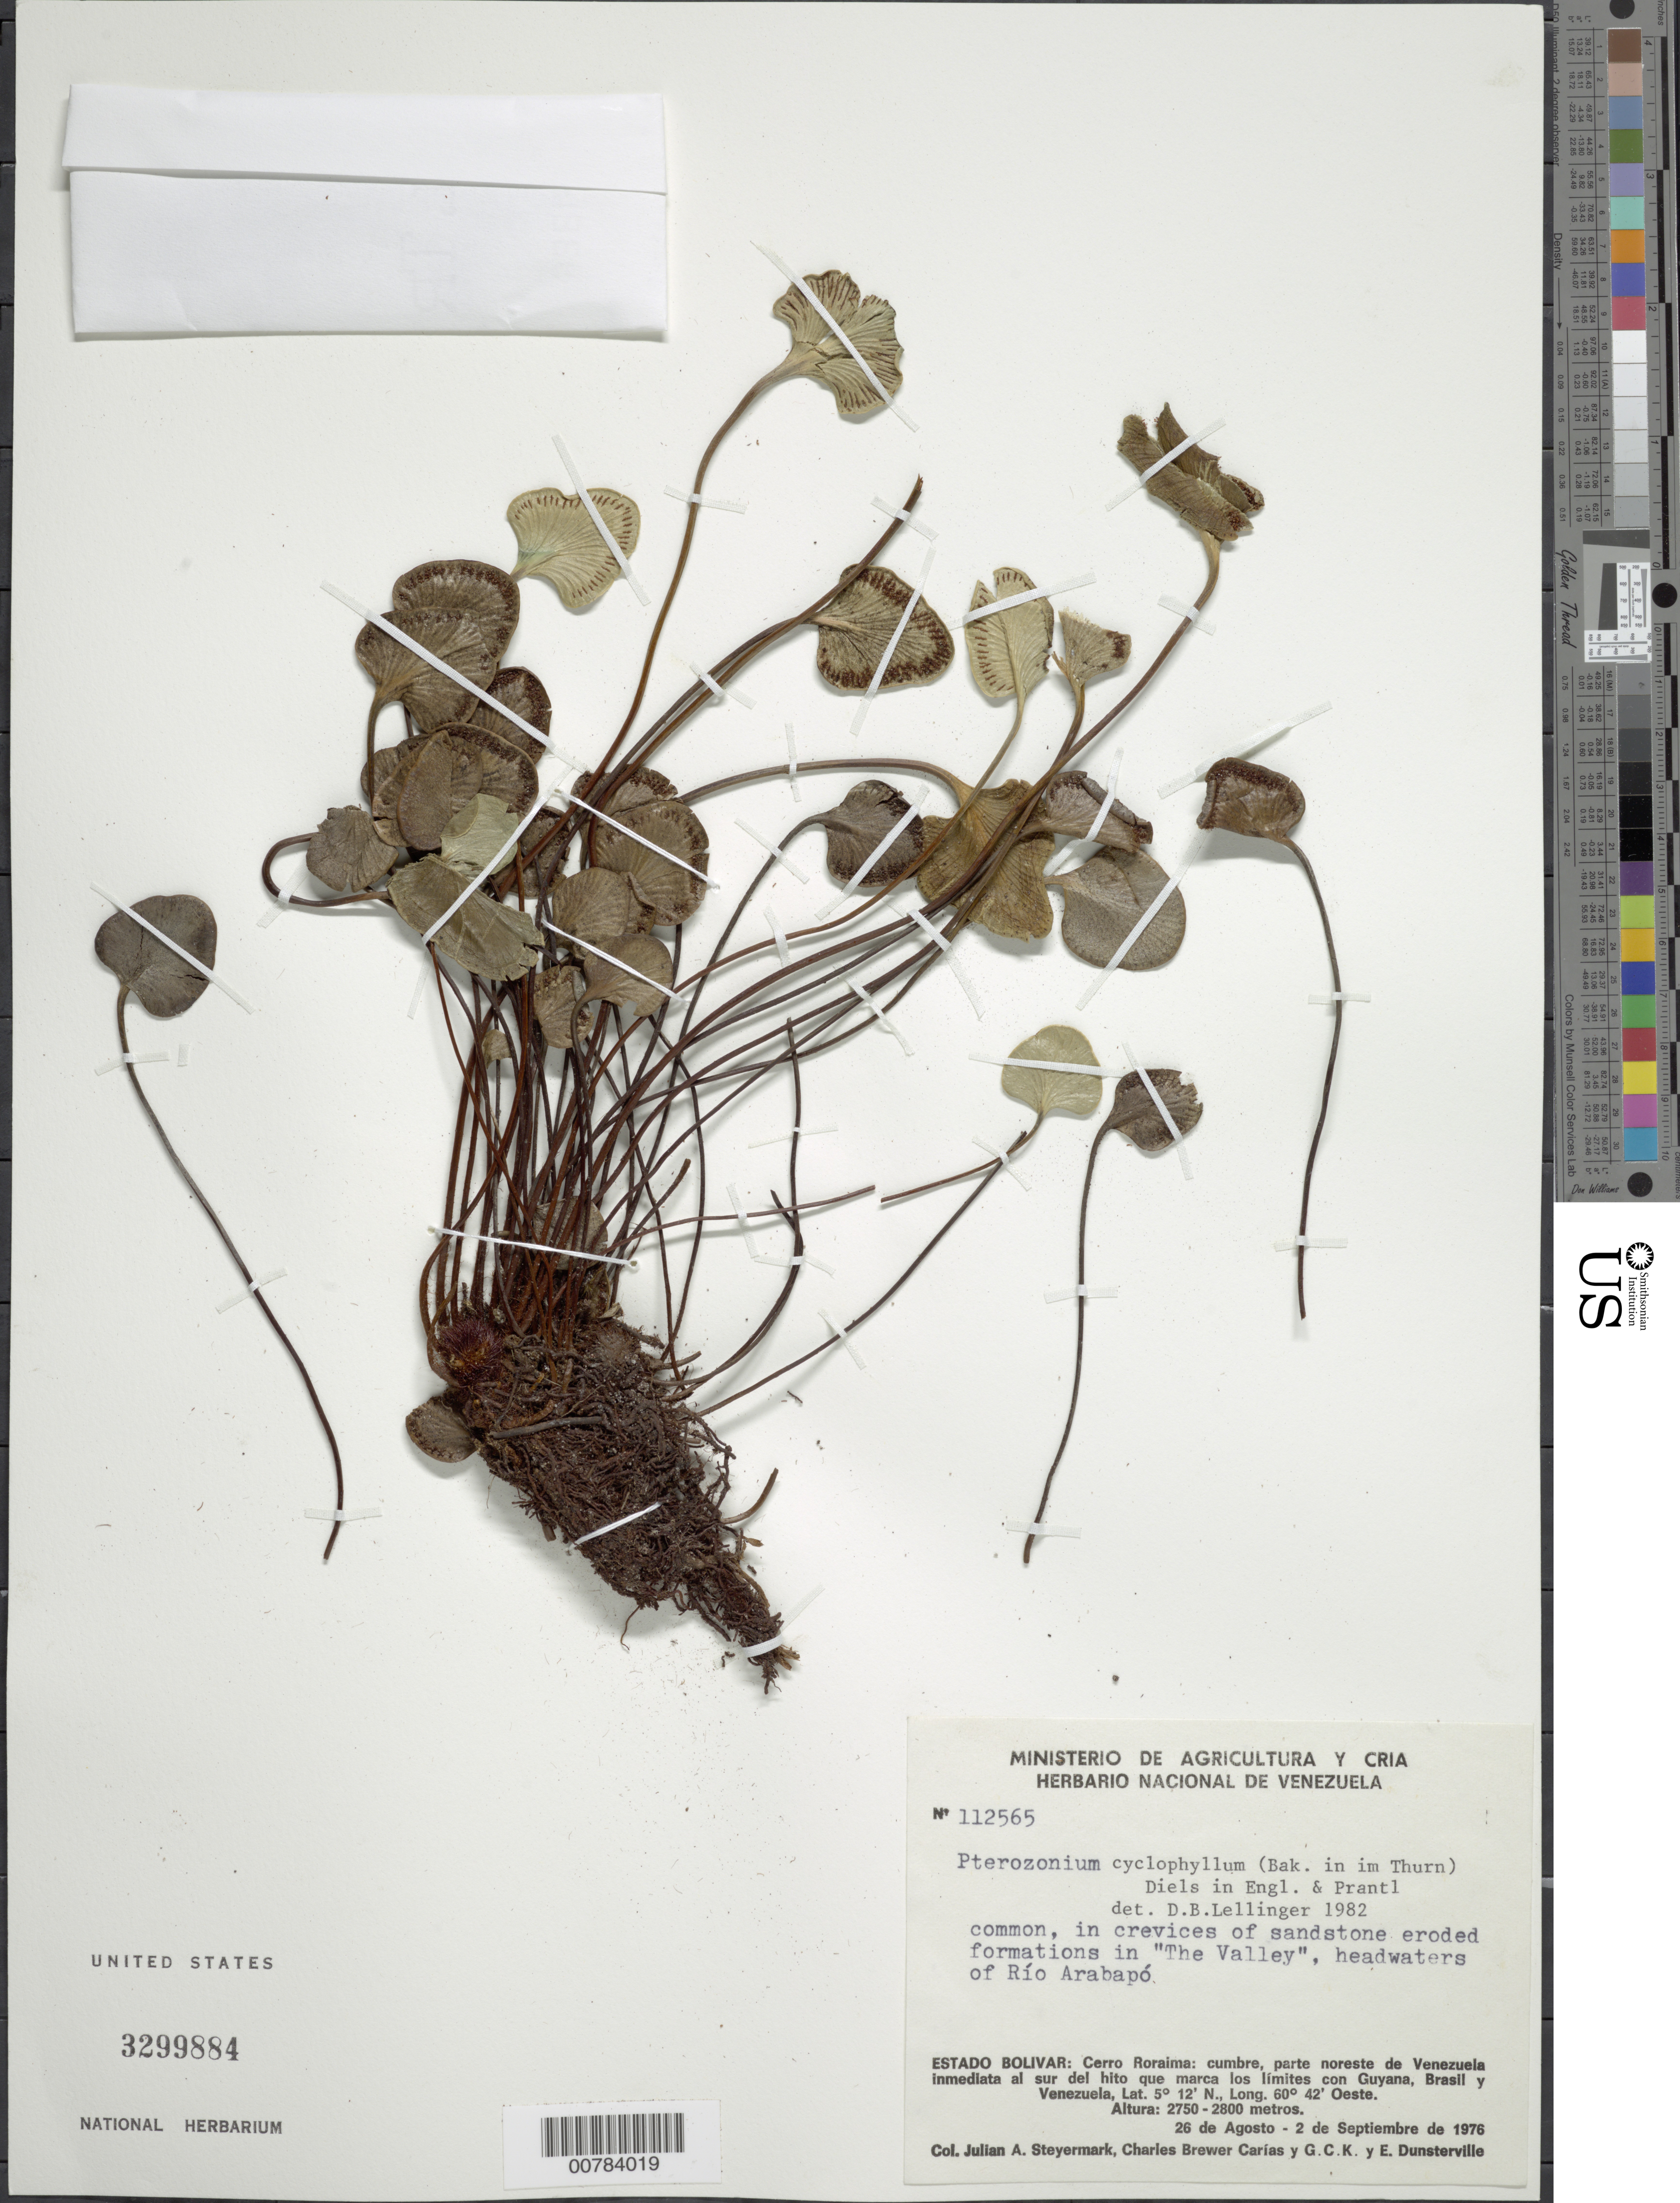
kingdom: Plantae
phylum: Tracheophyta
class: Polypodiopsida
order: Polypodiales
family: Pteridaceae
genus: Pterozonium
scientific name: Pterozonium cyclophyllum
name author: (Baker) Diels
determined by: Lellinger, David B., (BOT), Smithsonian Institution - National Museum of Natural History (UNITED STATES)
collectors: J. Steyermark, C. Brewer-Carias, G. C. K. Dunsterville & E. Dunsterville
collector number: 112565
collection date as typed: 26-Aug-76 to 2-Sep-76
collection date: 1976-08-26/1976-09-02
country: Venezuela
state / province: Bolívar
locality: Cerro Roraima: cumbre, parte NO de Venezuela immediata al sur del hito que marca los limites con Guyana, Brasil y Venezuela, in "El Valle", headwaters of Río Arabapó.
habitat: Crevices of sandstone eroded formations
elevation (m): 2750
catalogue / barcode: US 3299884